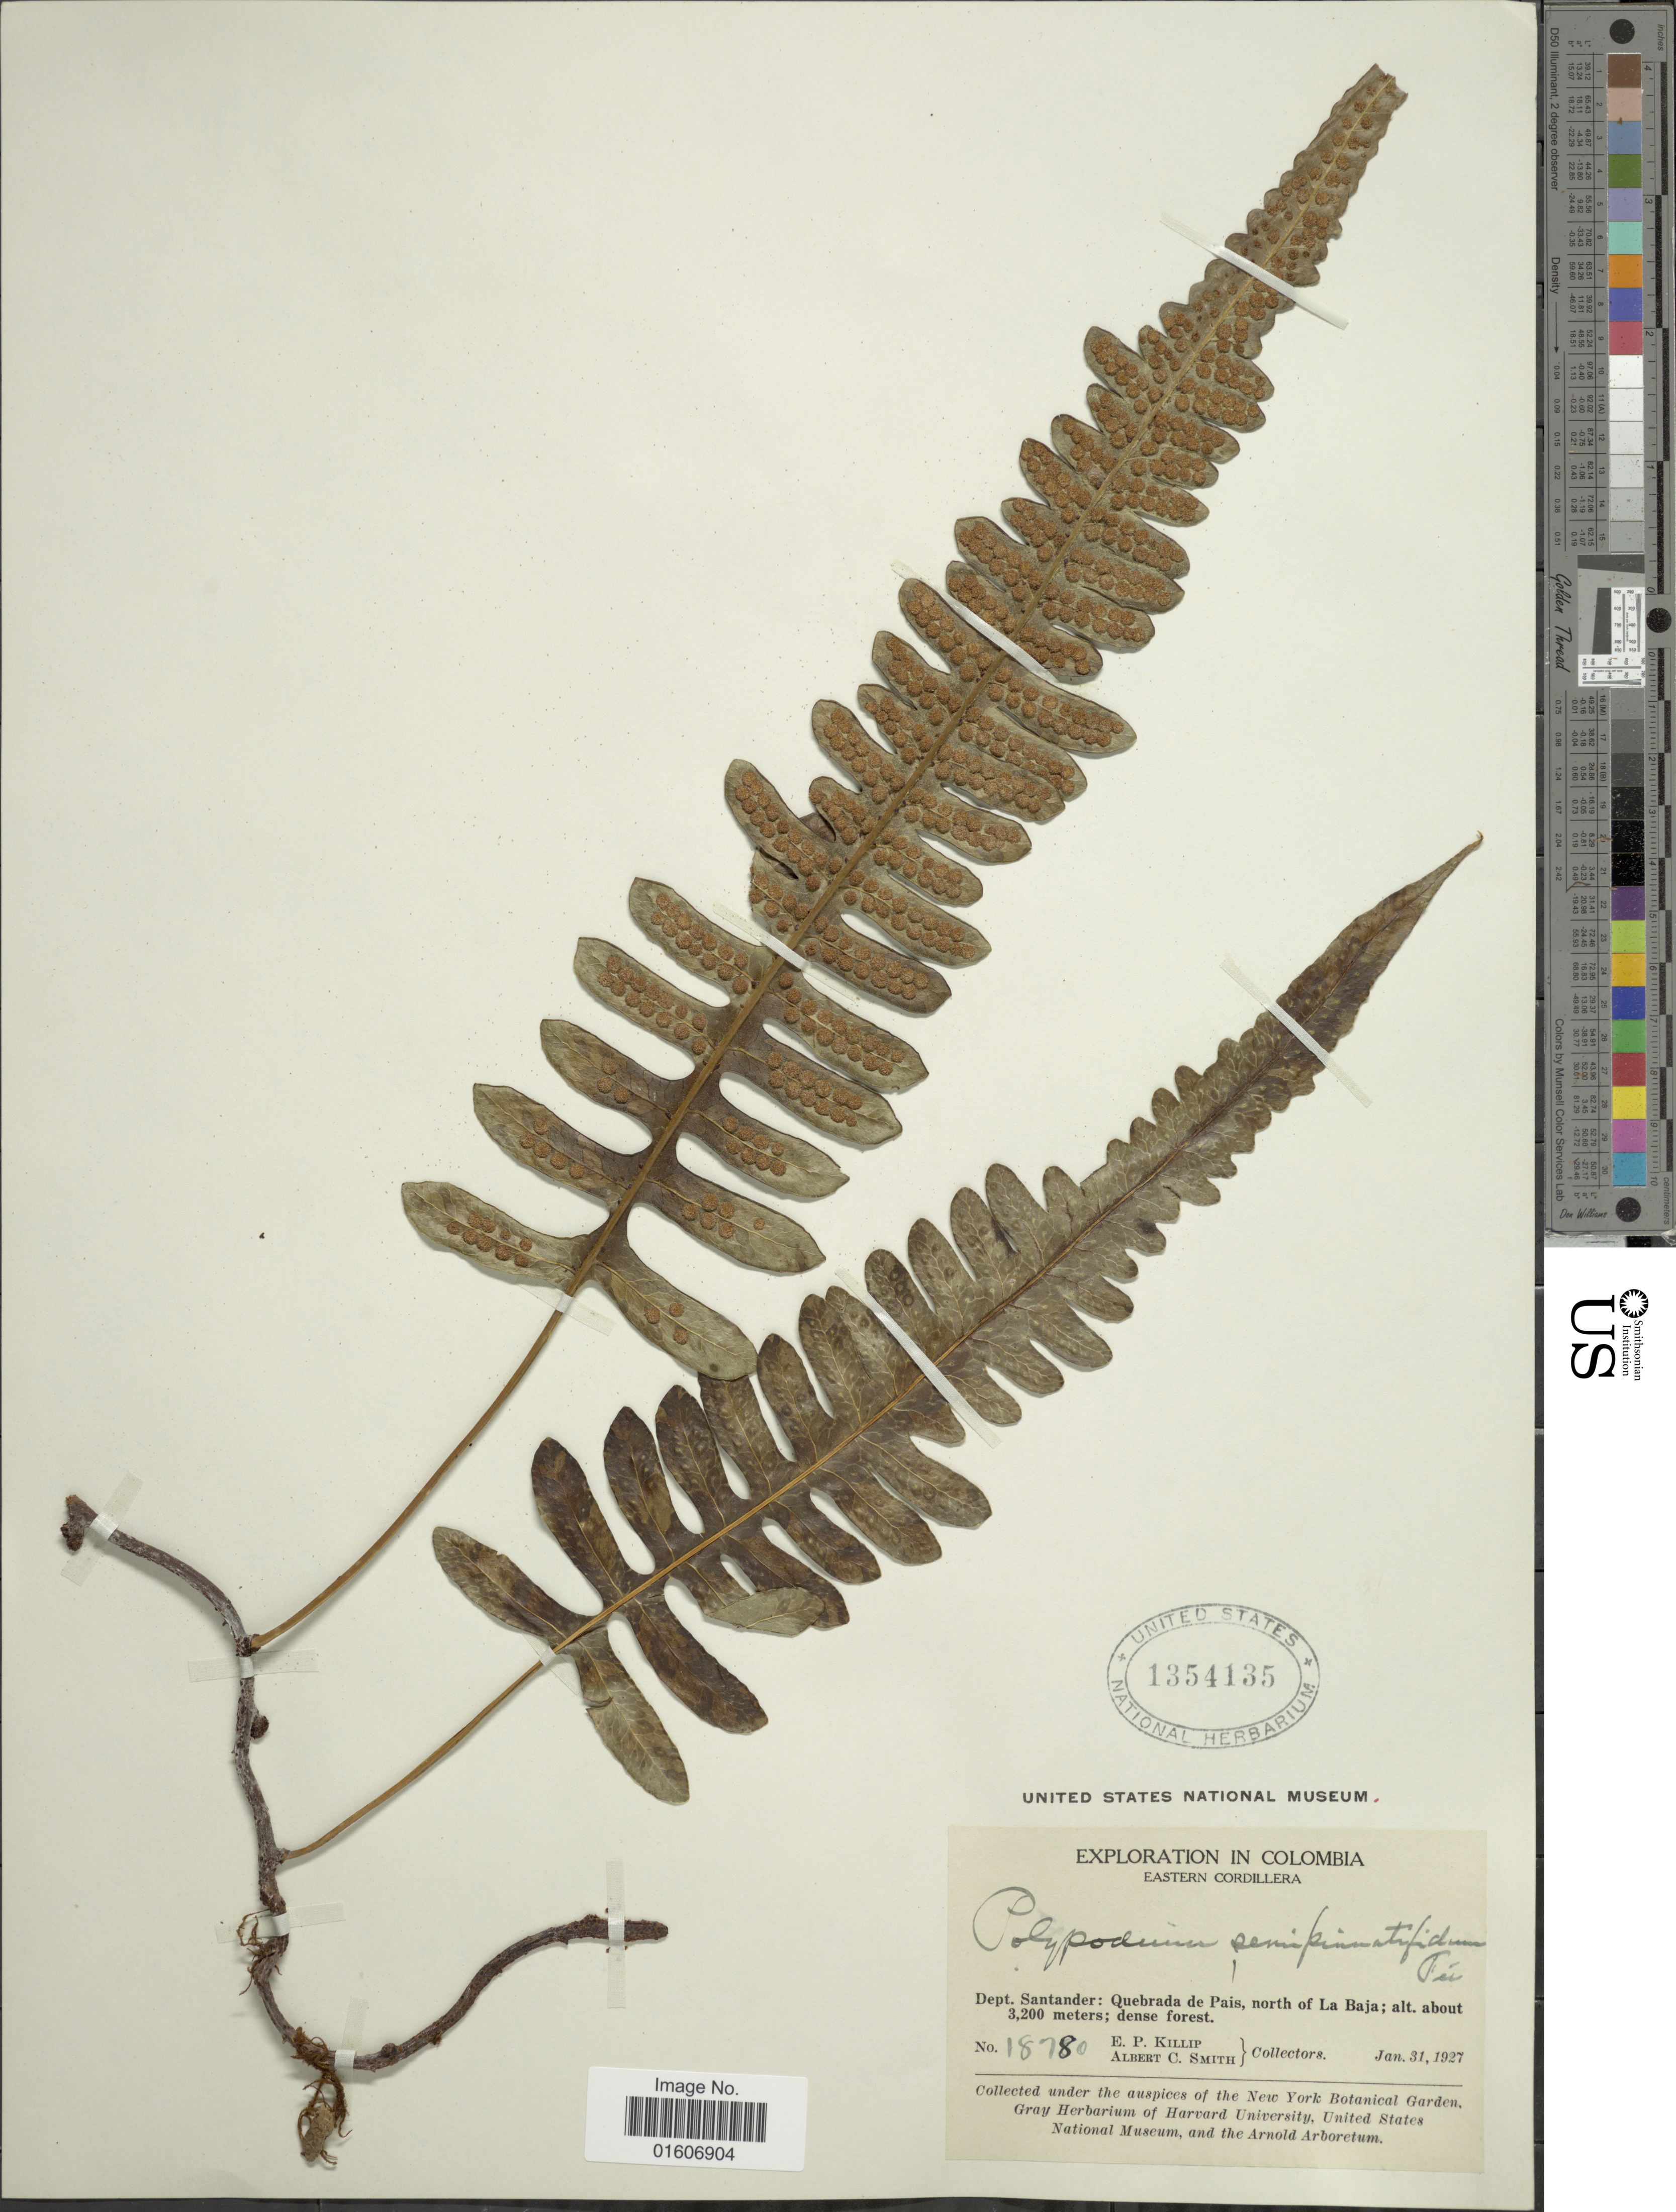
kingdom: Plantae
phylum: Tracheophyta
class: Polypodiopsida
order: Polypodiales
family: Polypodiaceae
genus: Serpocaulon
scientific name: Serpocaulon semipinnatifidum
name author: (Fée) A.R. Sm.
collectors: E. P. Killip & A. C. Smith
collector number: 18780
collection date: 1927-01-31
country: Colombia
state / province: Santander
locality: Eastern Cordillera, Dept. Santander: Quebrada de Pai, north of La Baja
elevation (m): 3200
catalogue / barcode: US 1354135